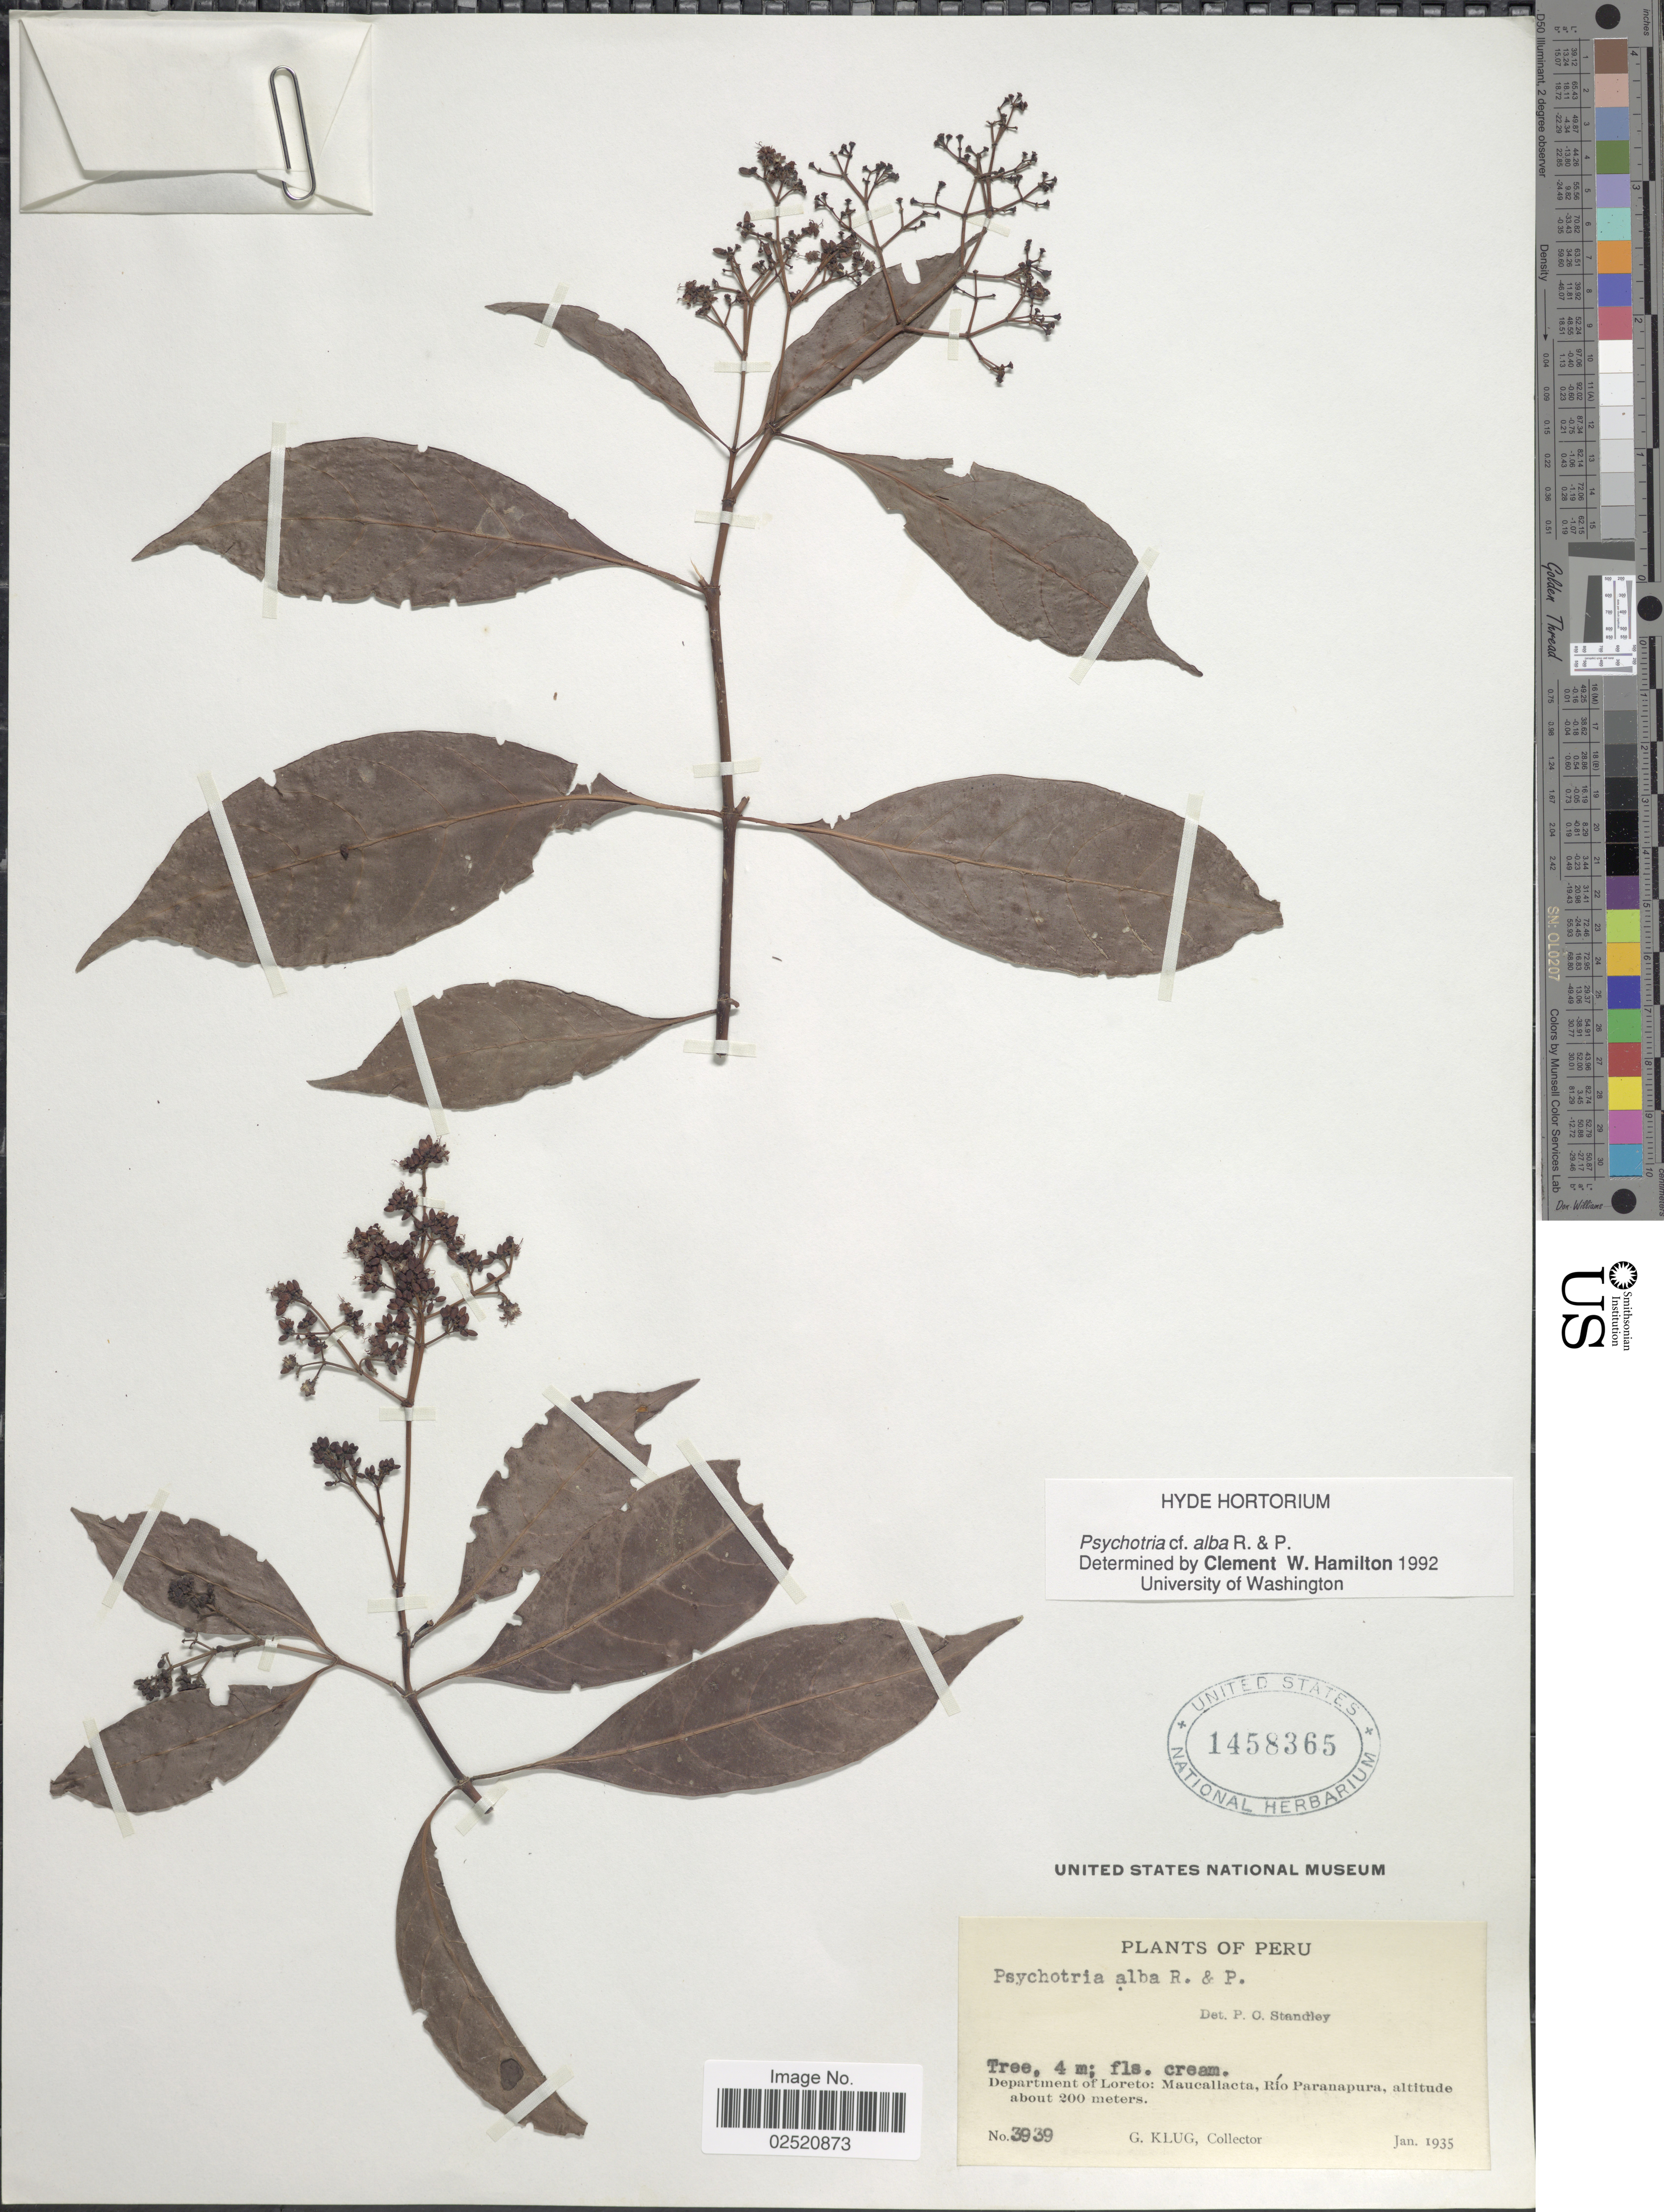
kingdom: Plantae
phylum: Tracheophyta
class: Magnoliopsida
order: Gentianales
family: Rubiaceae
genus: Psychotria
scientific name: Psychotria alba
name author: Ruiz & Pav.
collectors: G. Klug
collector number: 3939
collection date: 1935-01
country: Peru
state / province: Loreto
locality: Maucallacta, Rio Paranapura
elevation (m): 200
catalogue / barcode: US 1458365